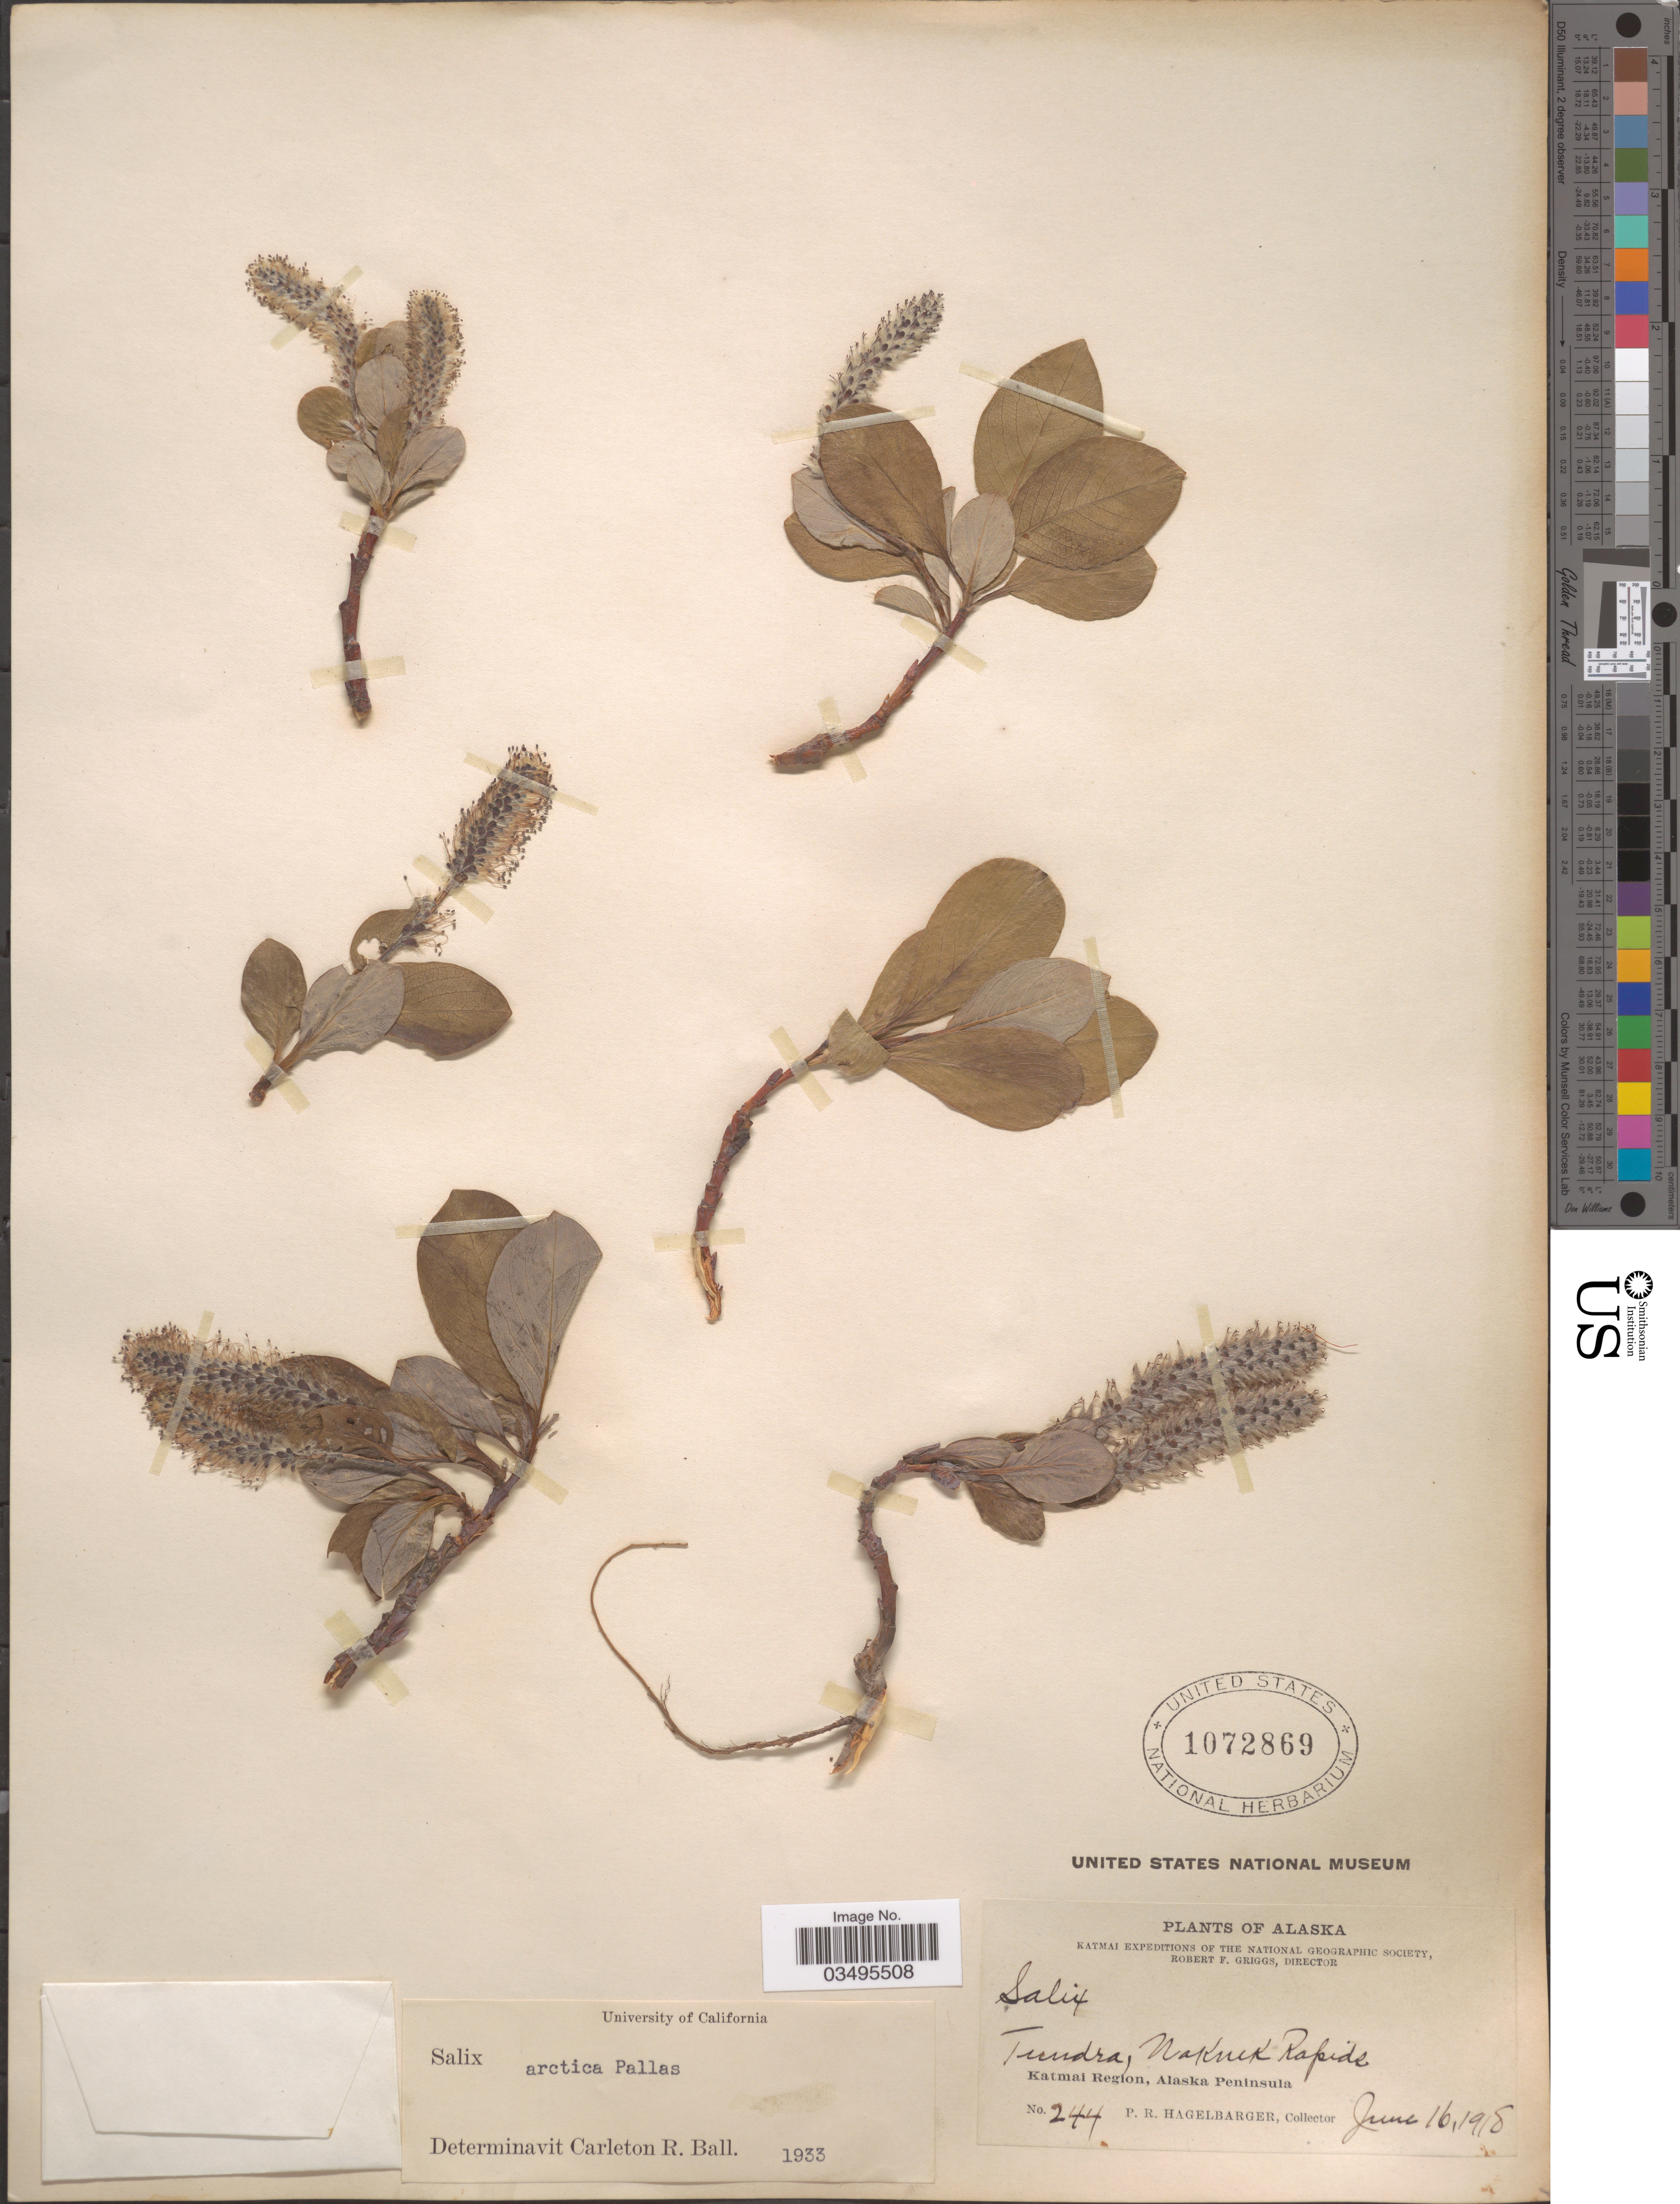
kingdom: Plantae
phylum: Tracheophyta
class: Magnoliopsida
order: Malpighiales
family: Salicaceae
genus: Salix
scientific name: Salix arctica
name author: Pall.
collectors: P. Hagelbarger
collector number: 244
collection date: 1918-06-16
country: United States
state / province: Alaska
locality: Nackuck Rapids. Katmai Region, Alaska Peninsula.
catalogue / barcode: US 1072869